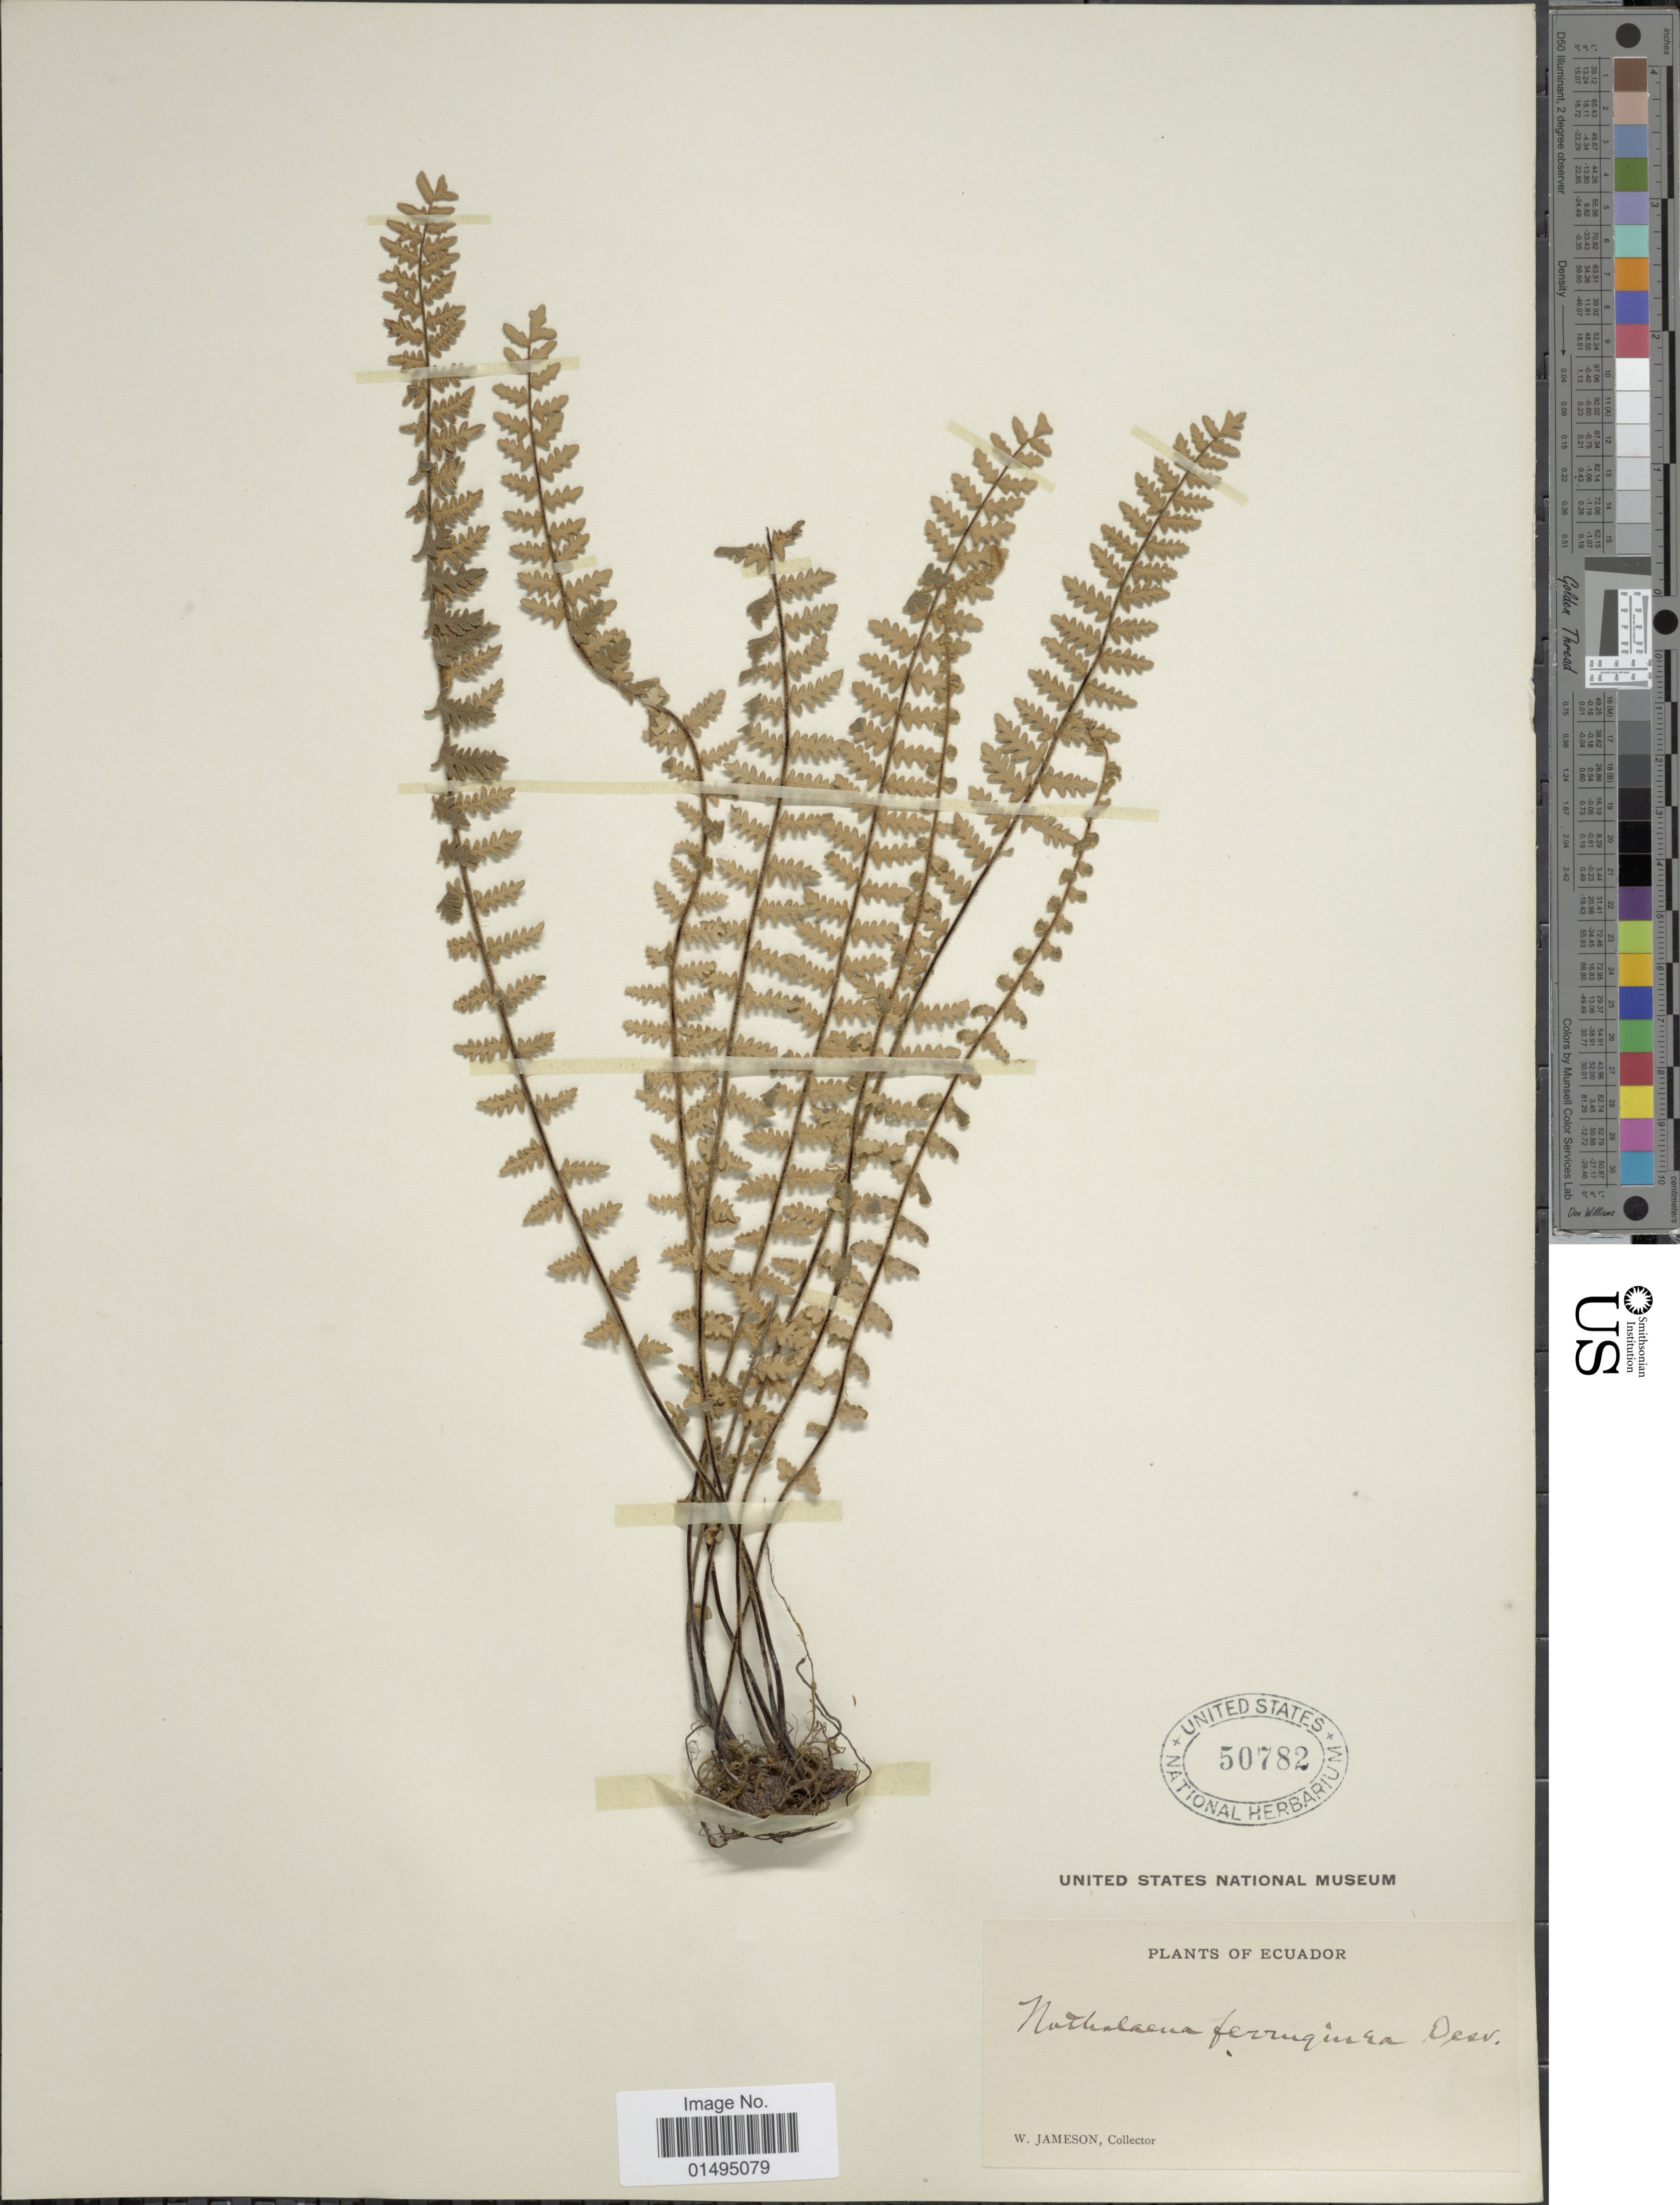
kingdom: Plantae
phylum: Tracheophyta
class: Polypodiopsida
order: Polypodiales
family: Pteridaceae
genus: Myriopteris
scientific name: Myriopteris aurea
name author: (Poir.) Grusz & Windham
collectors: W. Jameson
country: Ecuador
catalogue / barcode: US 50782